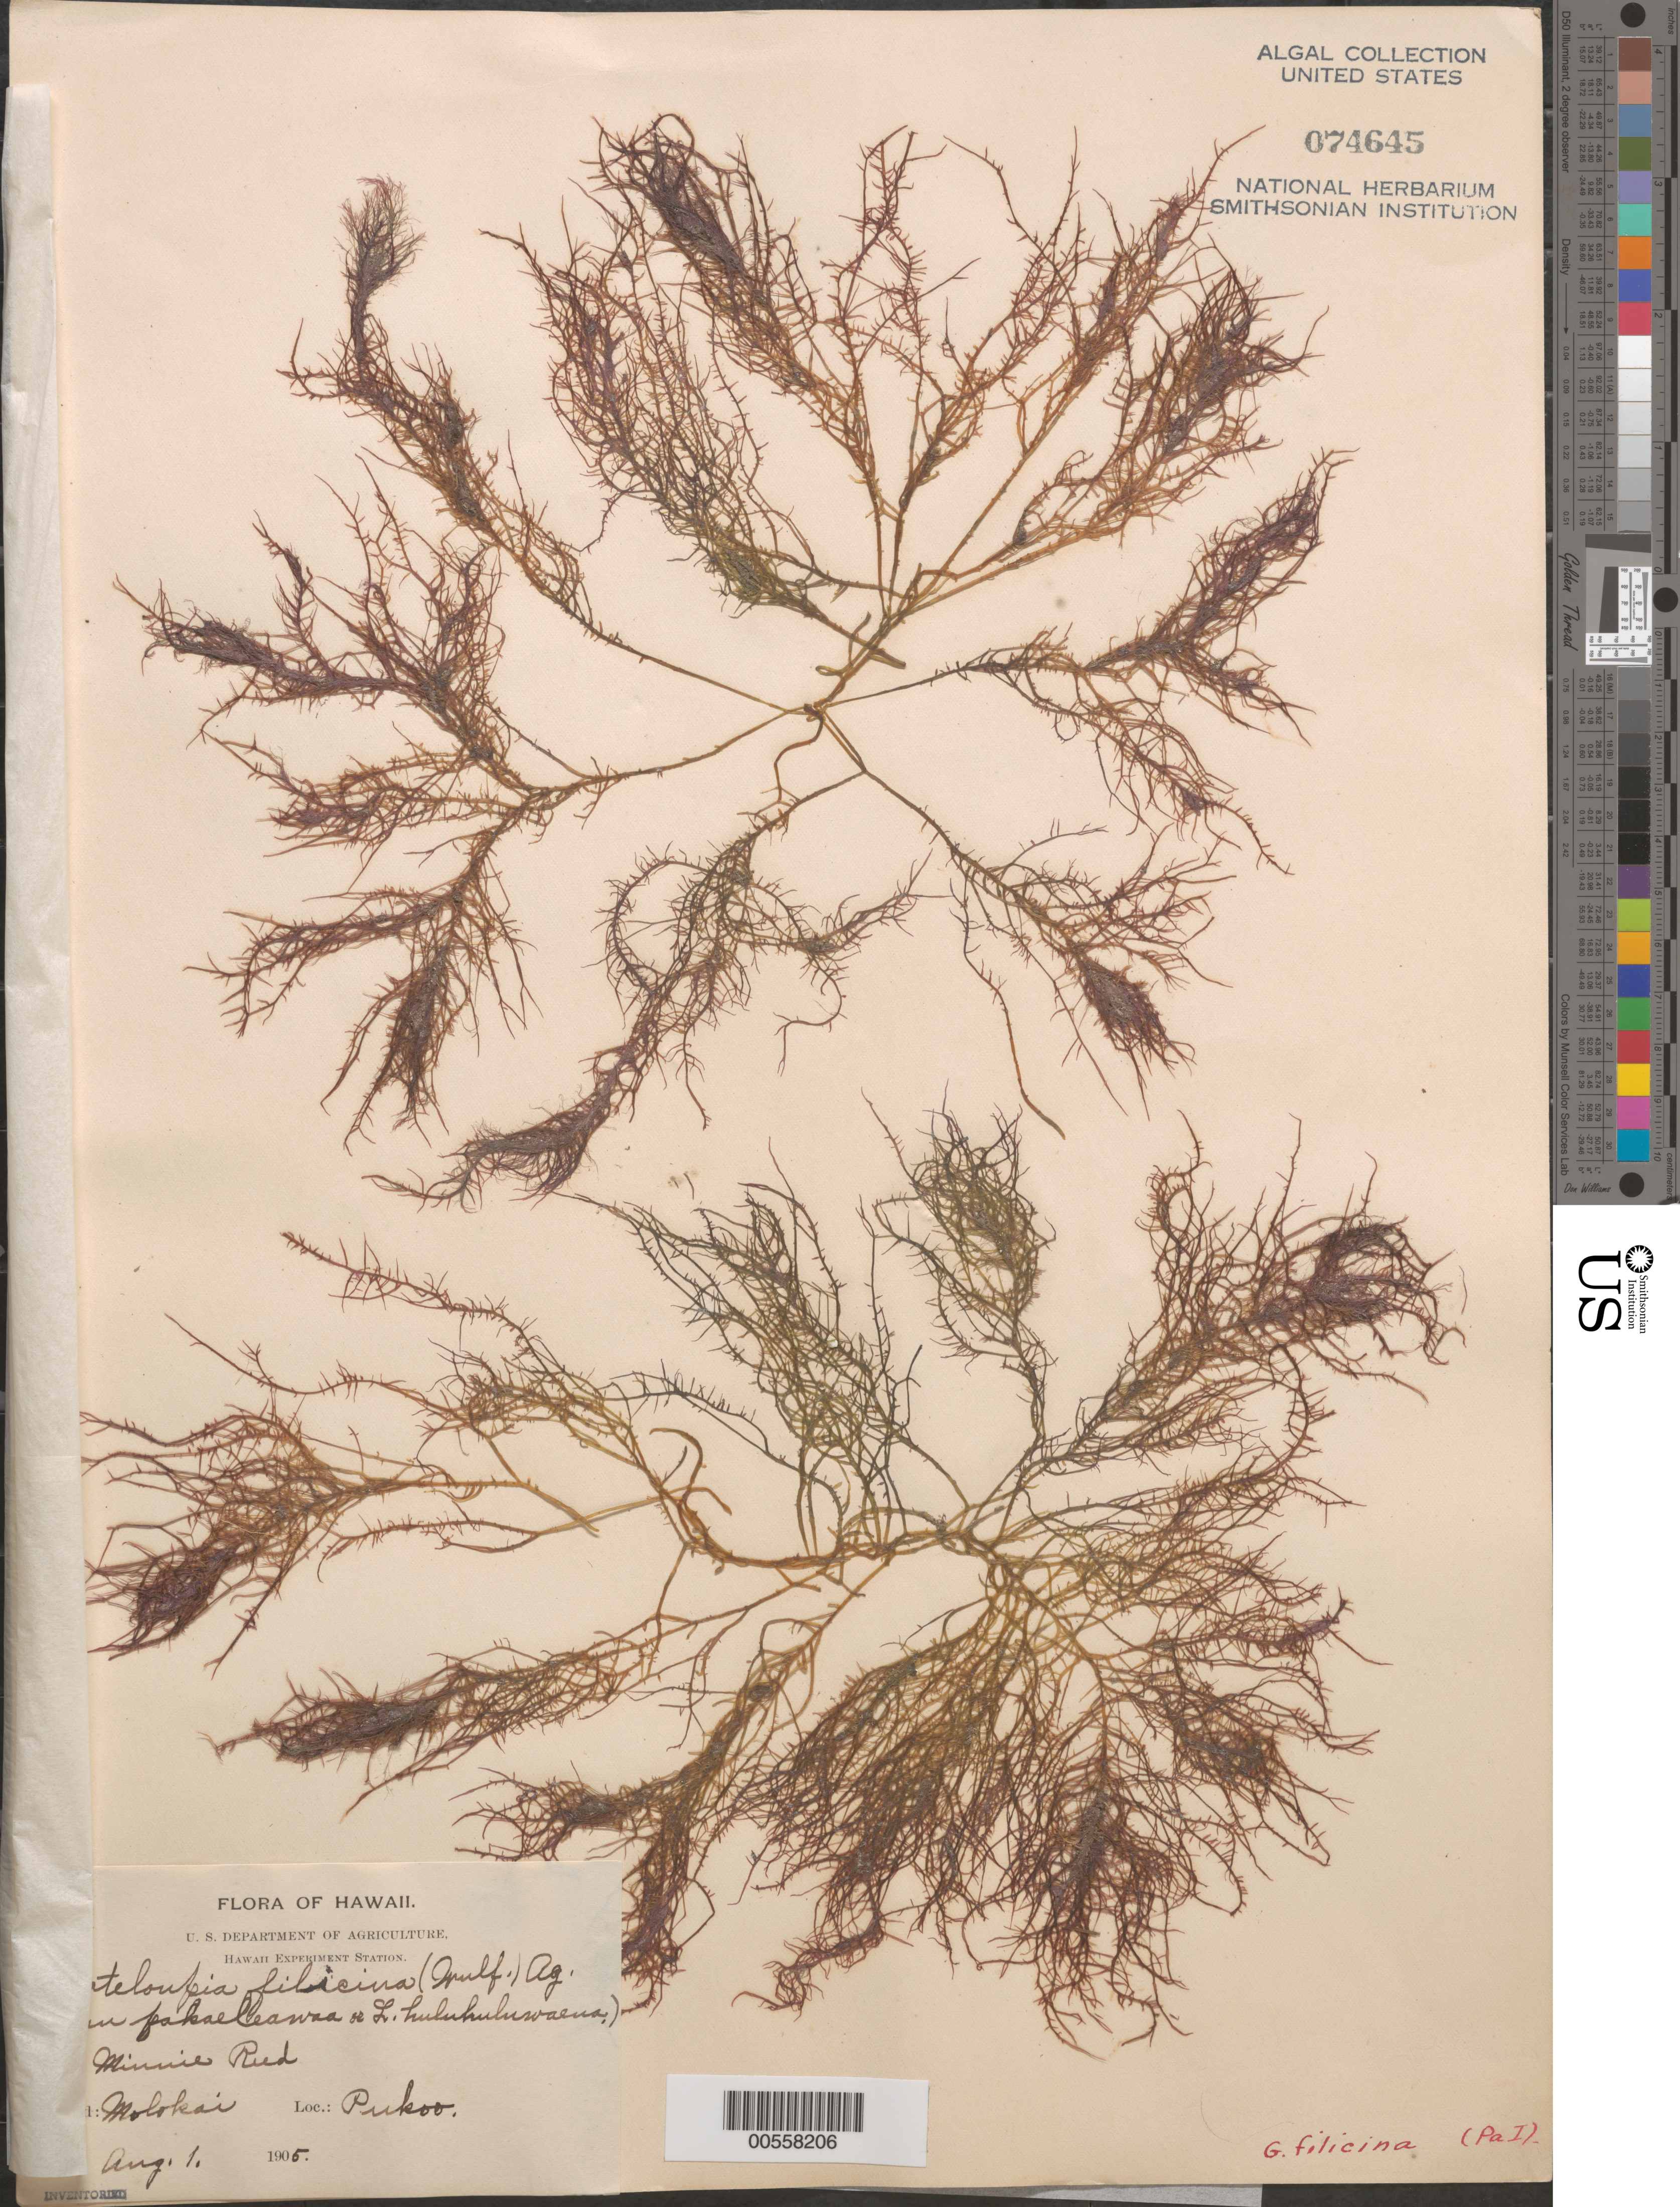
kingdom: Plantae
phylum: Rhodophyta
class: Florideophyceae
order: Halymeniales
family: Halymeniaceae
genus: Grateloupia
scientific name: Grateloupia filicina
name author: (J.V.Lamouroux) C. Agardh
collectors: M. Reed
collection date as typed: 01 Aug 1905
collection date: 1905-08-01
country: United States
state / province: Hawaii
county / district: Maui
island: Moloka'i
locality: Pukoo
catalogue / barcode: US 74645